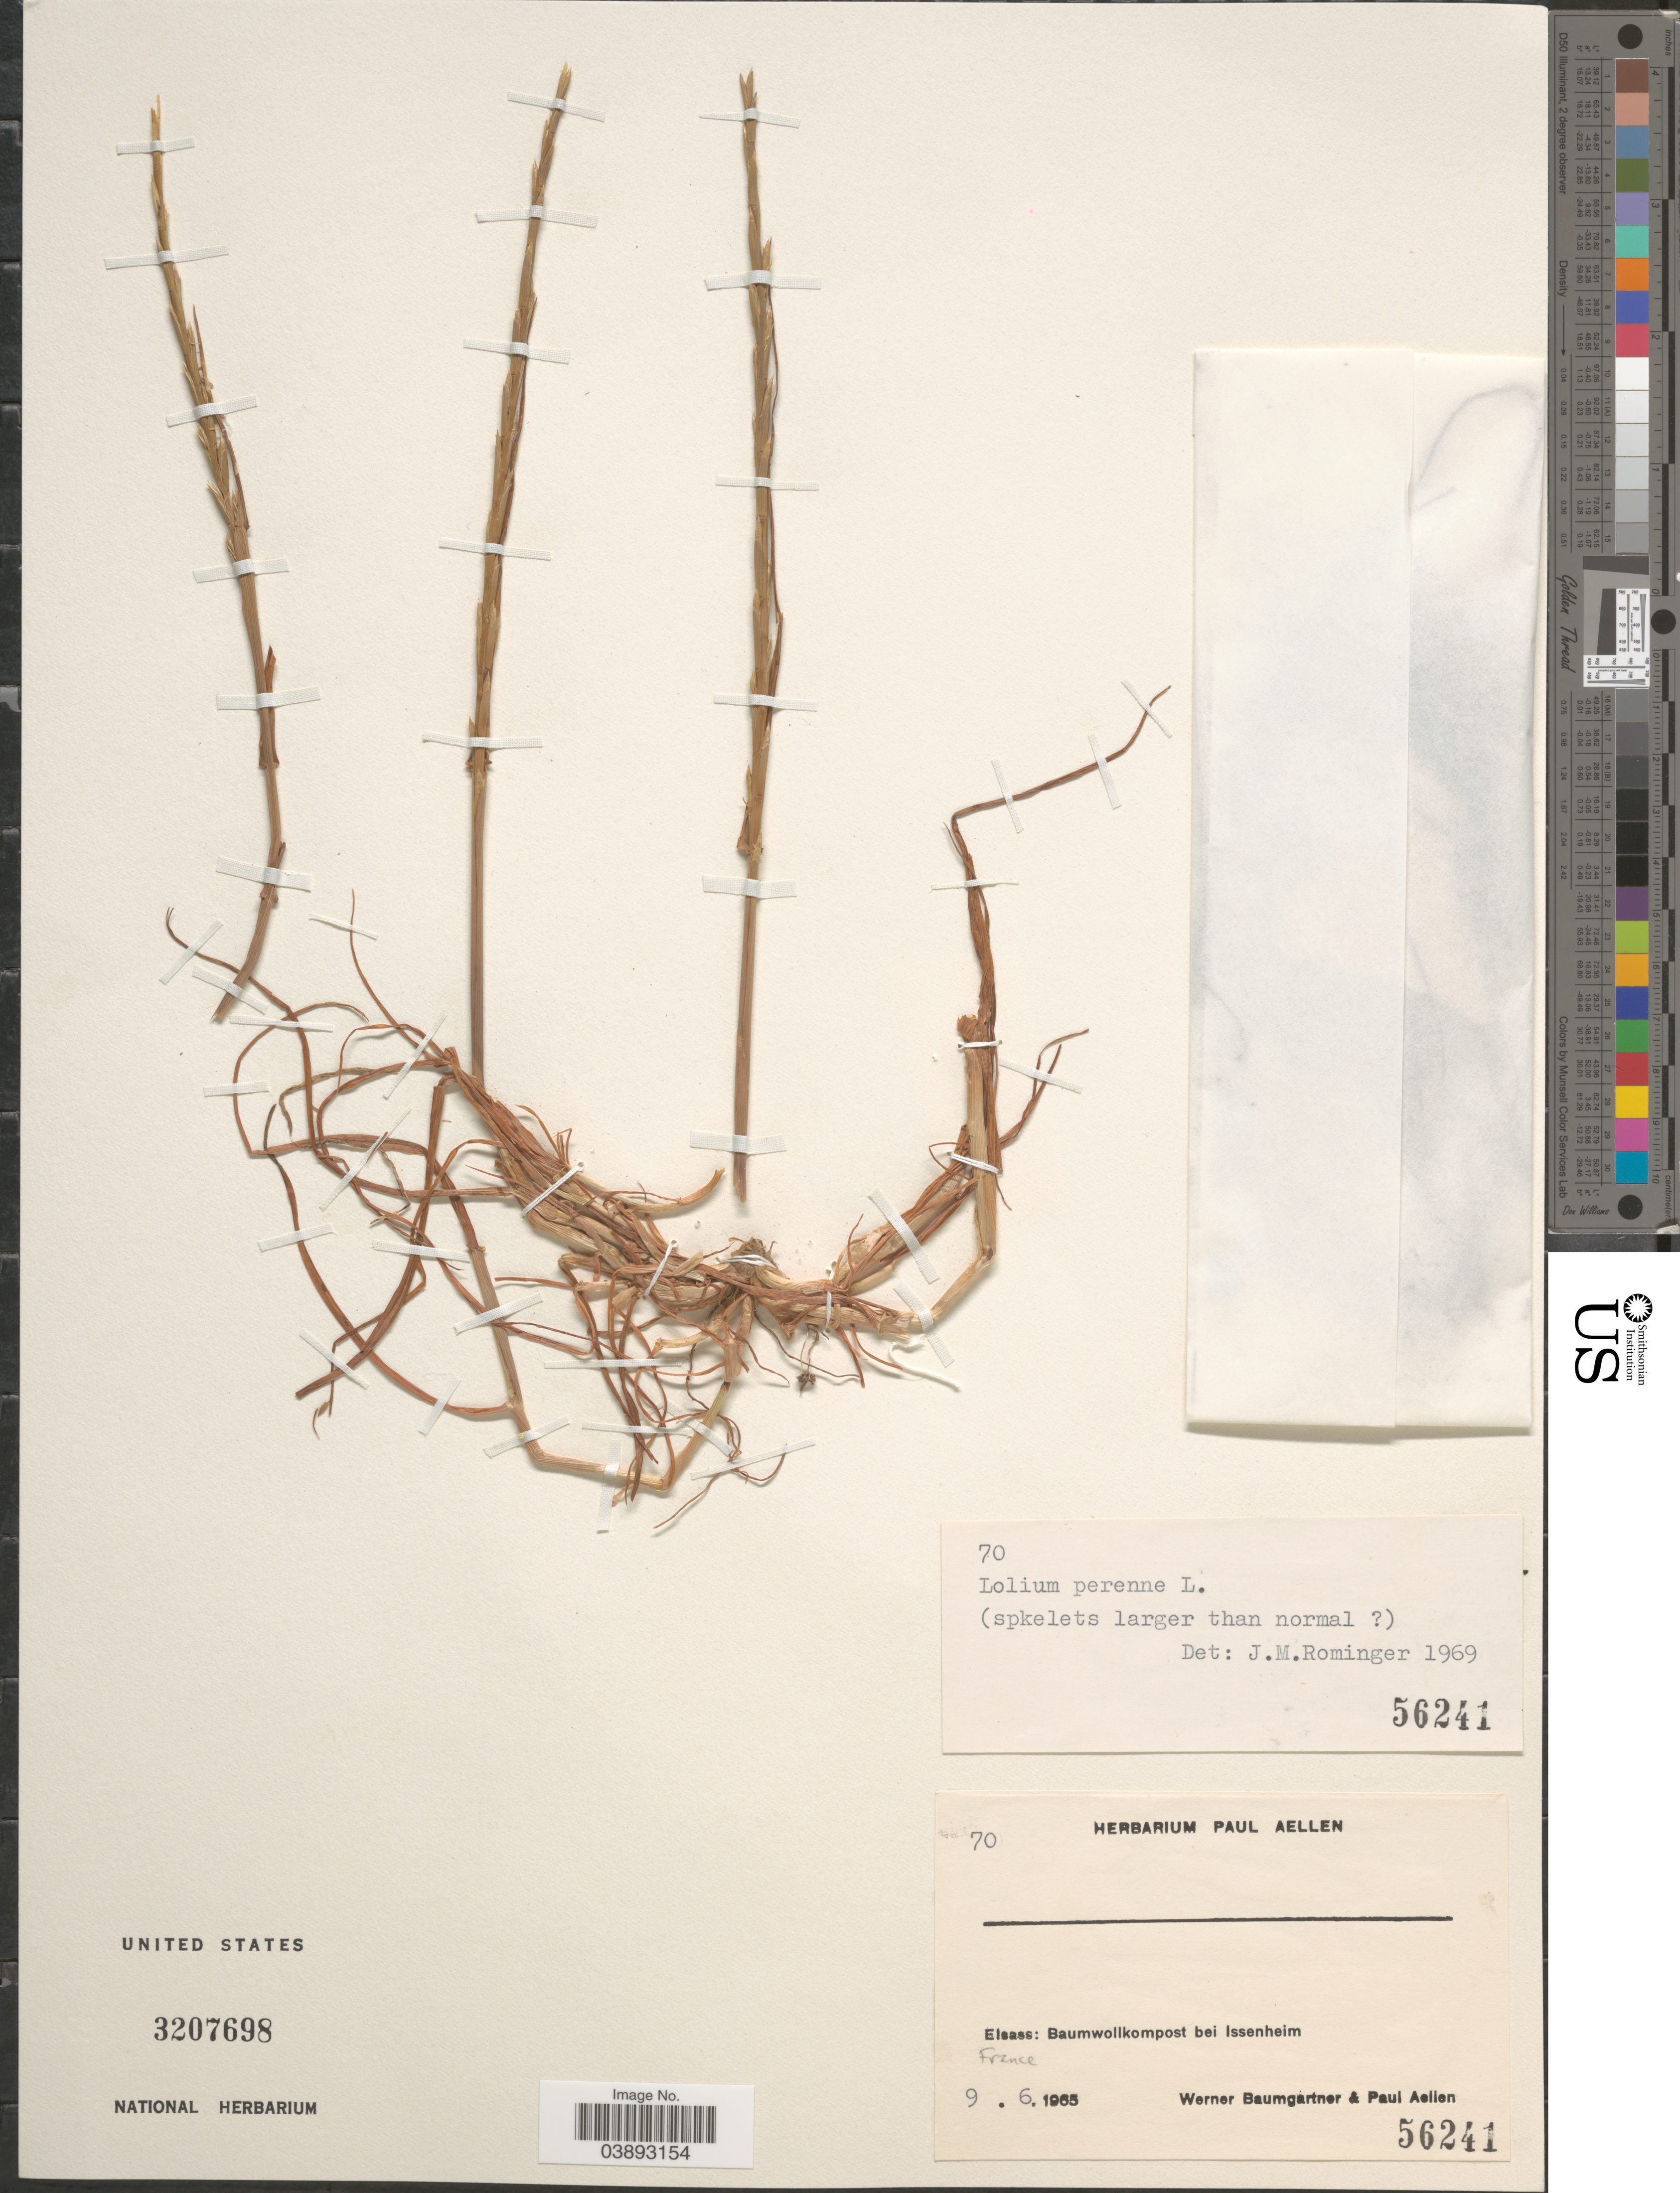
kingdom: Plantae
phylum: Tracheophyta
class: Liliopsida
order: Poales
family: Poaceae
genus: Lolium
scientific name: Lolium perenne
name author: L.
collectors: W. Baumgartner & P. Aellen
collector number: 70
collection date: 1965-06-09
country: France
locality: Elsass: Baumwollkompost bei Issenheim.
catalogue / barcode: US 3207698